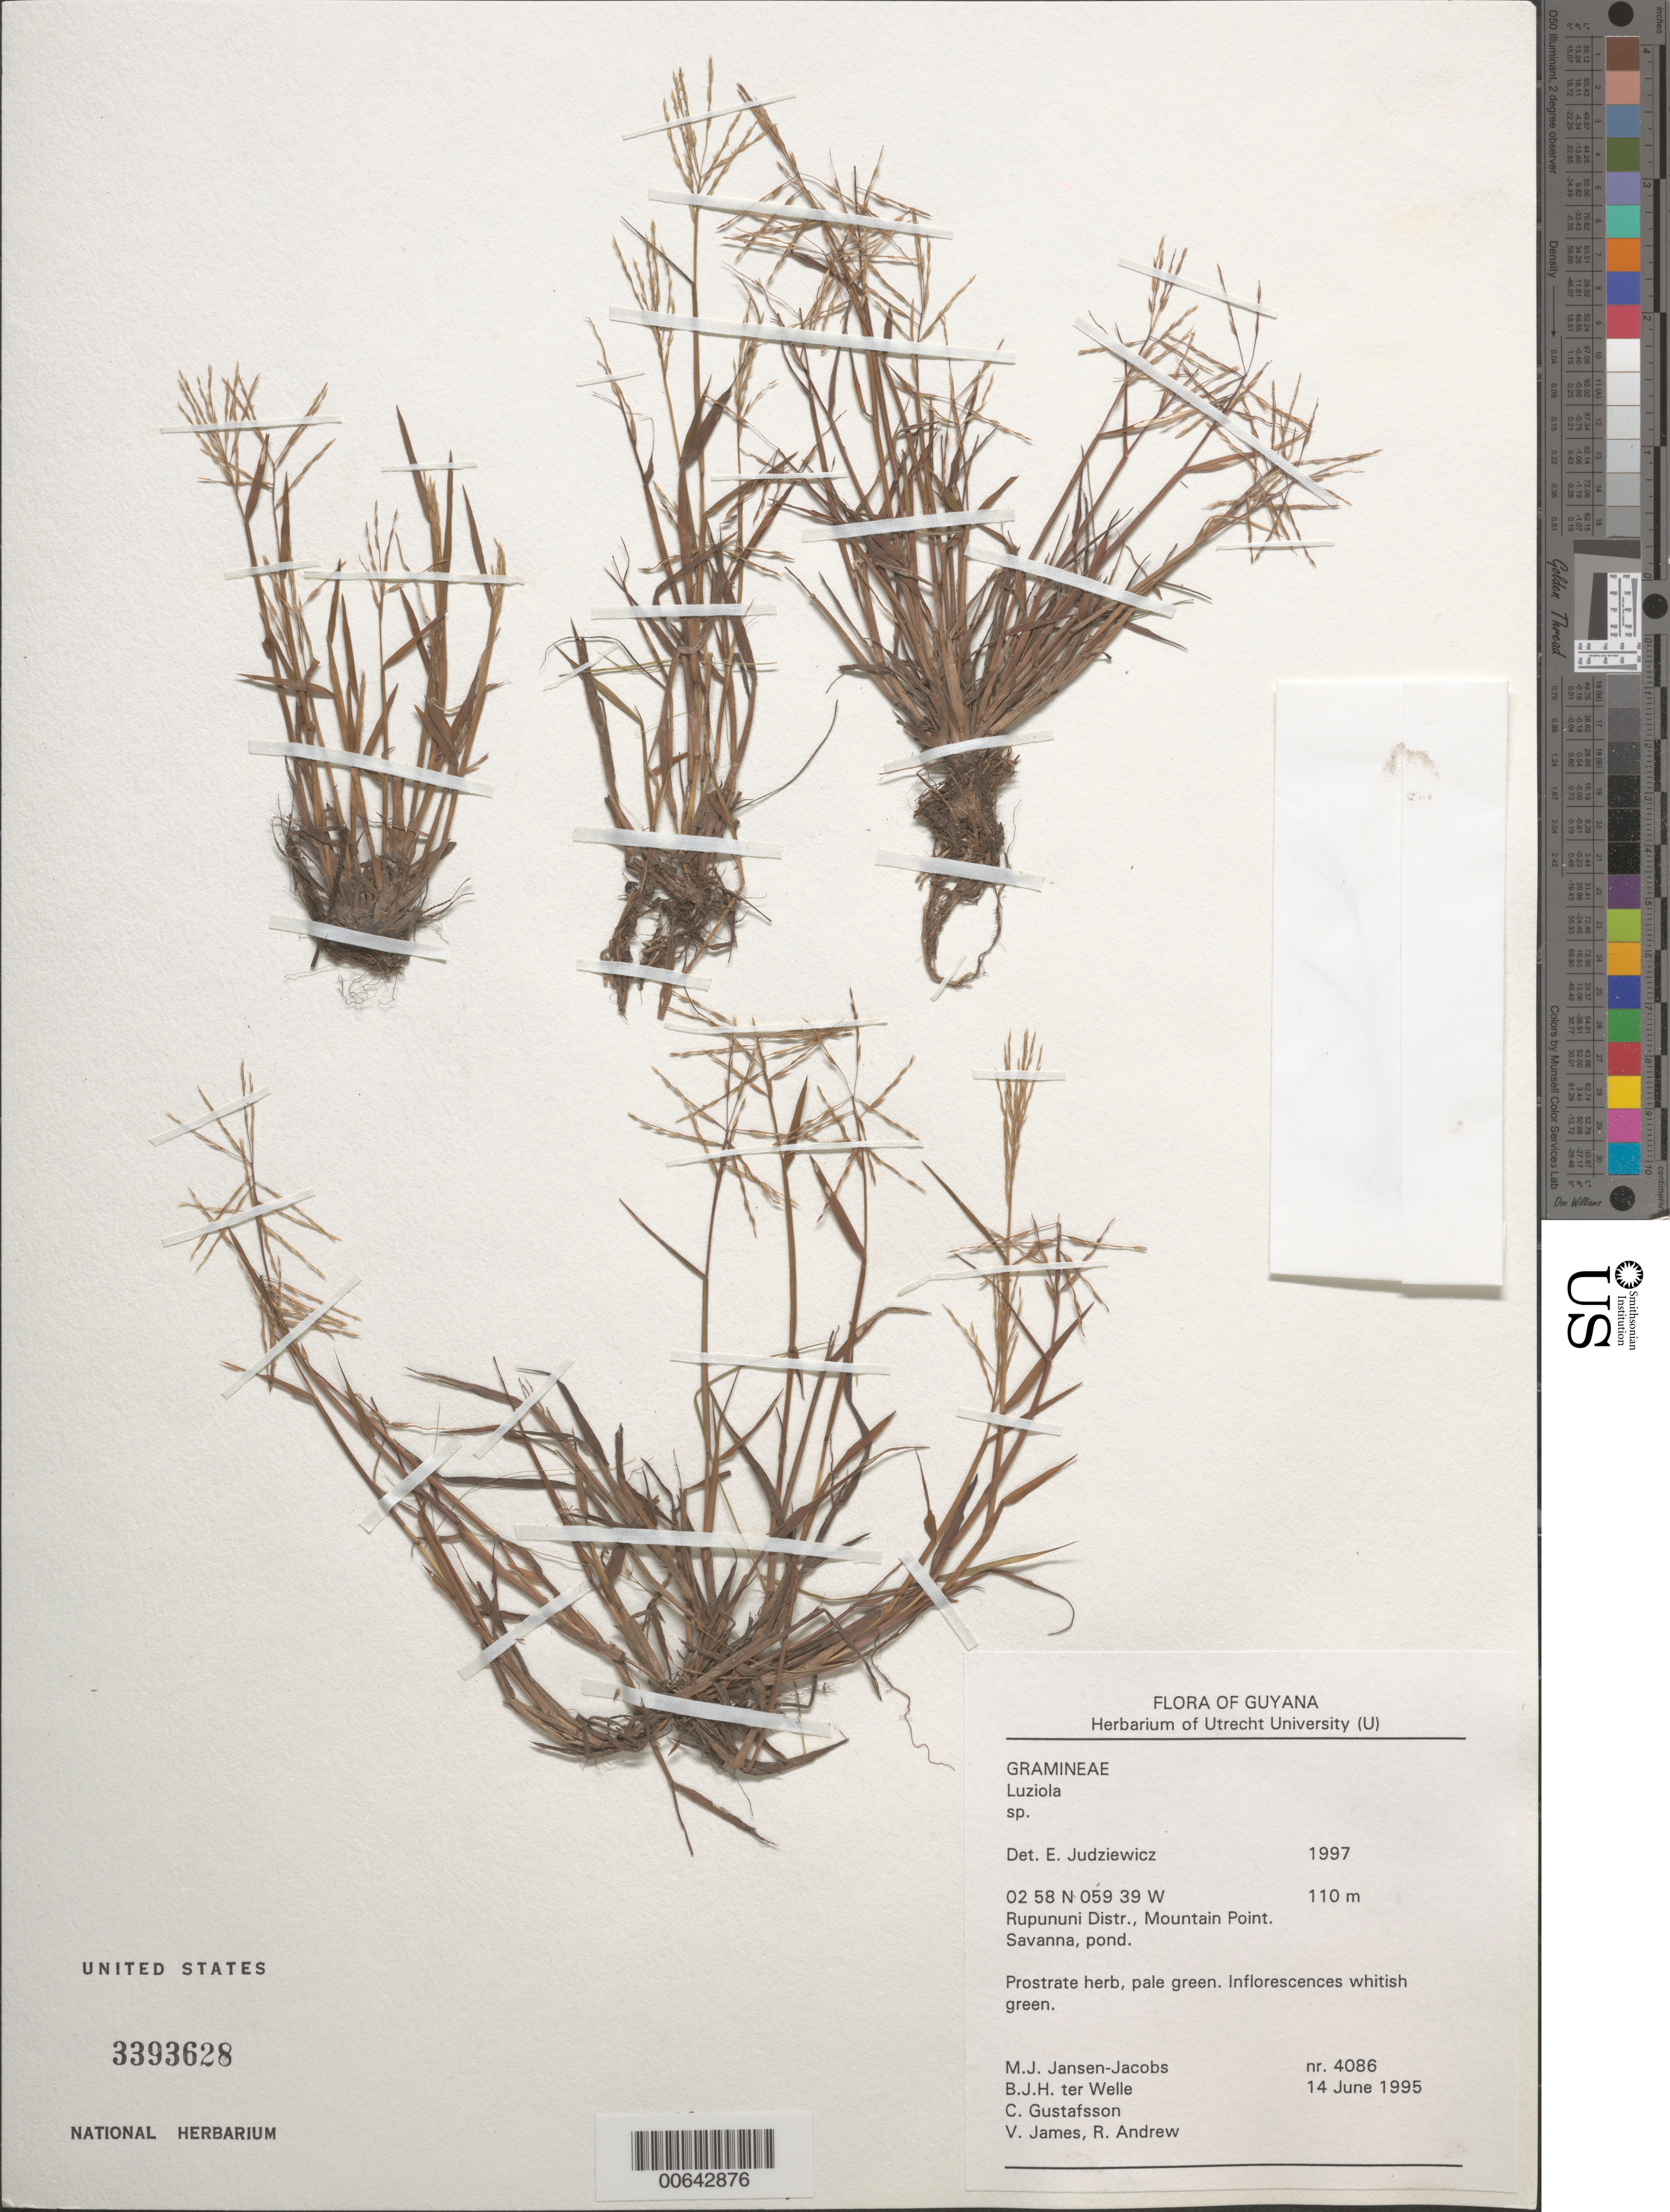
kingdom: Plantae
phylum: Tracheophyta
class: Liliopsida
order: Poales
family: Poaceae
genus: Luziola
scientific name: Luziola sp.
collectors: M. J. Jansen-Jacobs, B. Welle, C. Gustafsson, V. James & R. Andrew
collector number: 4086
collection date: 1995-06-14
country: Guyana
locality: Rupununi Distr., Mountain Point, Savanna, pond.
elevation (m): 110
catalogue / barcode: US 3393628